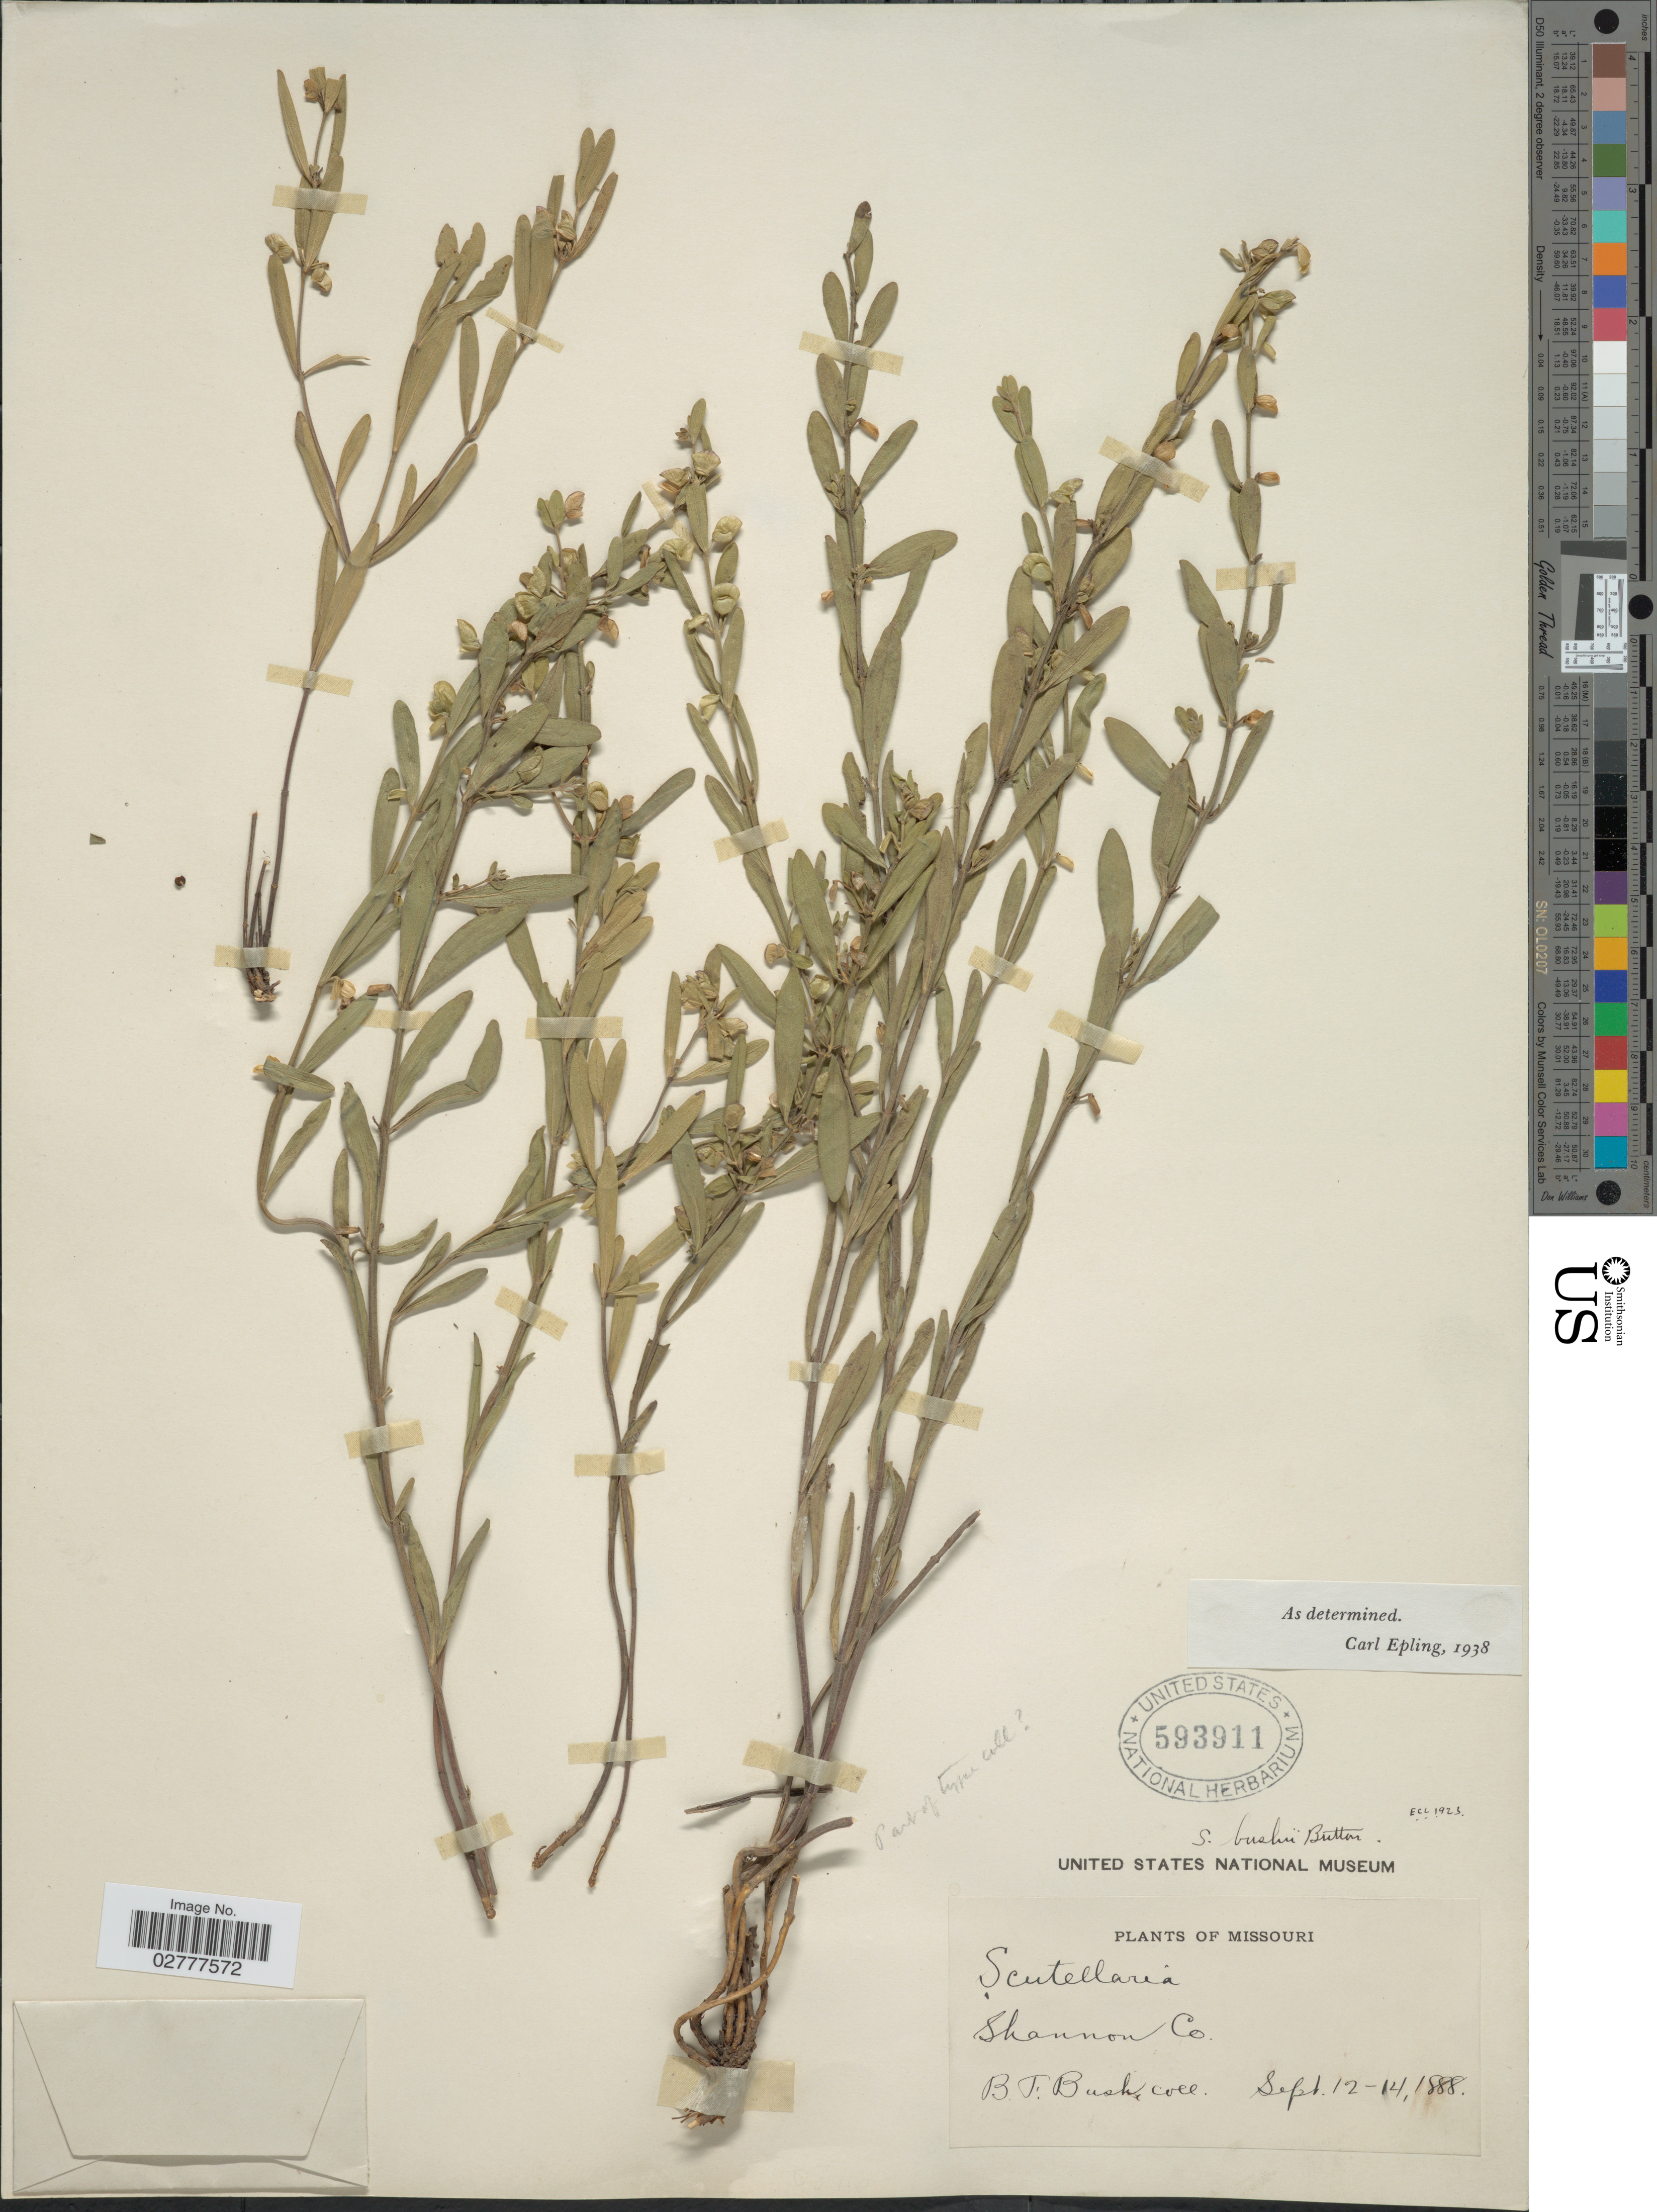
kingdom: Plantae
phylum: Tracheophyta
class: Magnoliopsida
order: Lamiales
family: Lamiaceae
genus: Scutellaria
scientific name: Scutellaria bushii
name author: Britton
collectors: B. F. Bush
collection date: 1888-09-12/1888-09-14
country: United States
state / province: Missouri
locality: Shannon Co.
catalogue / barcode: US 593911